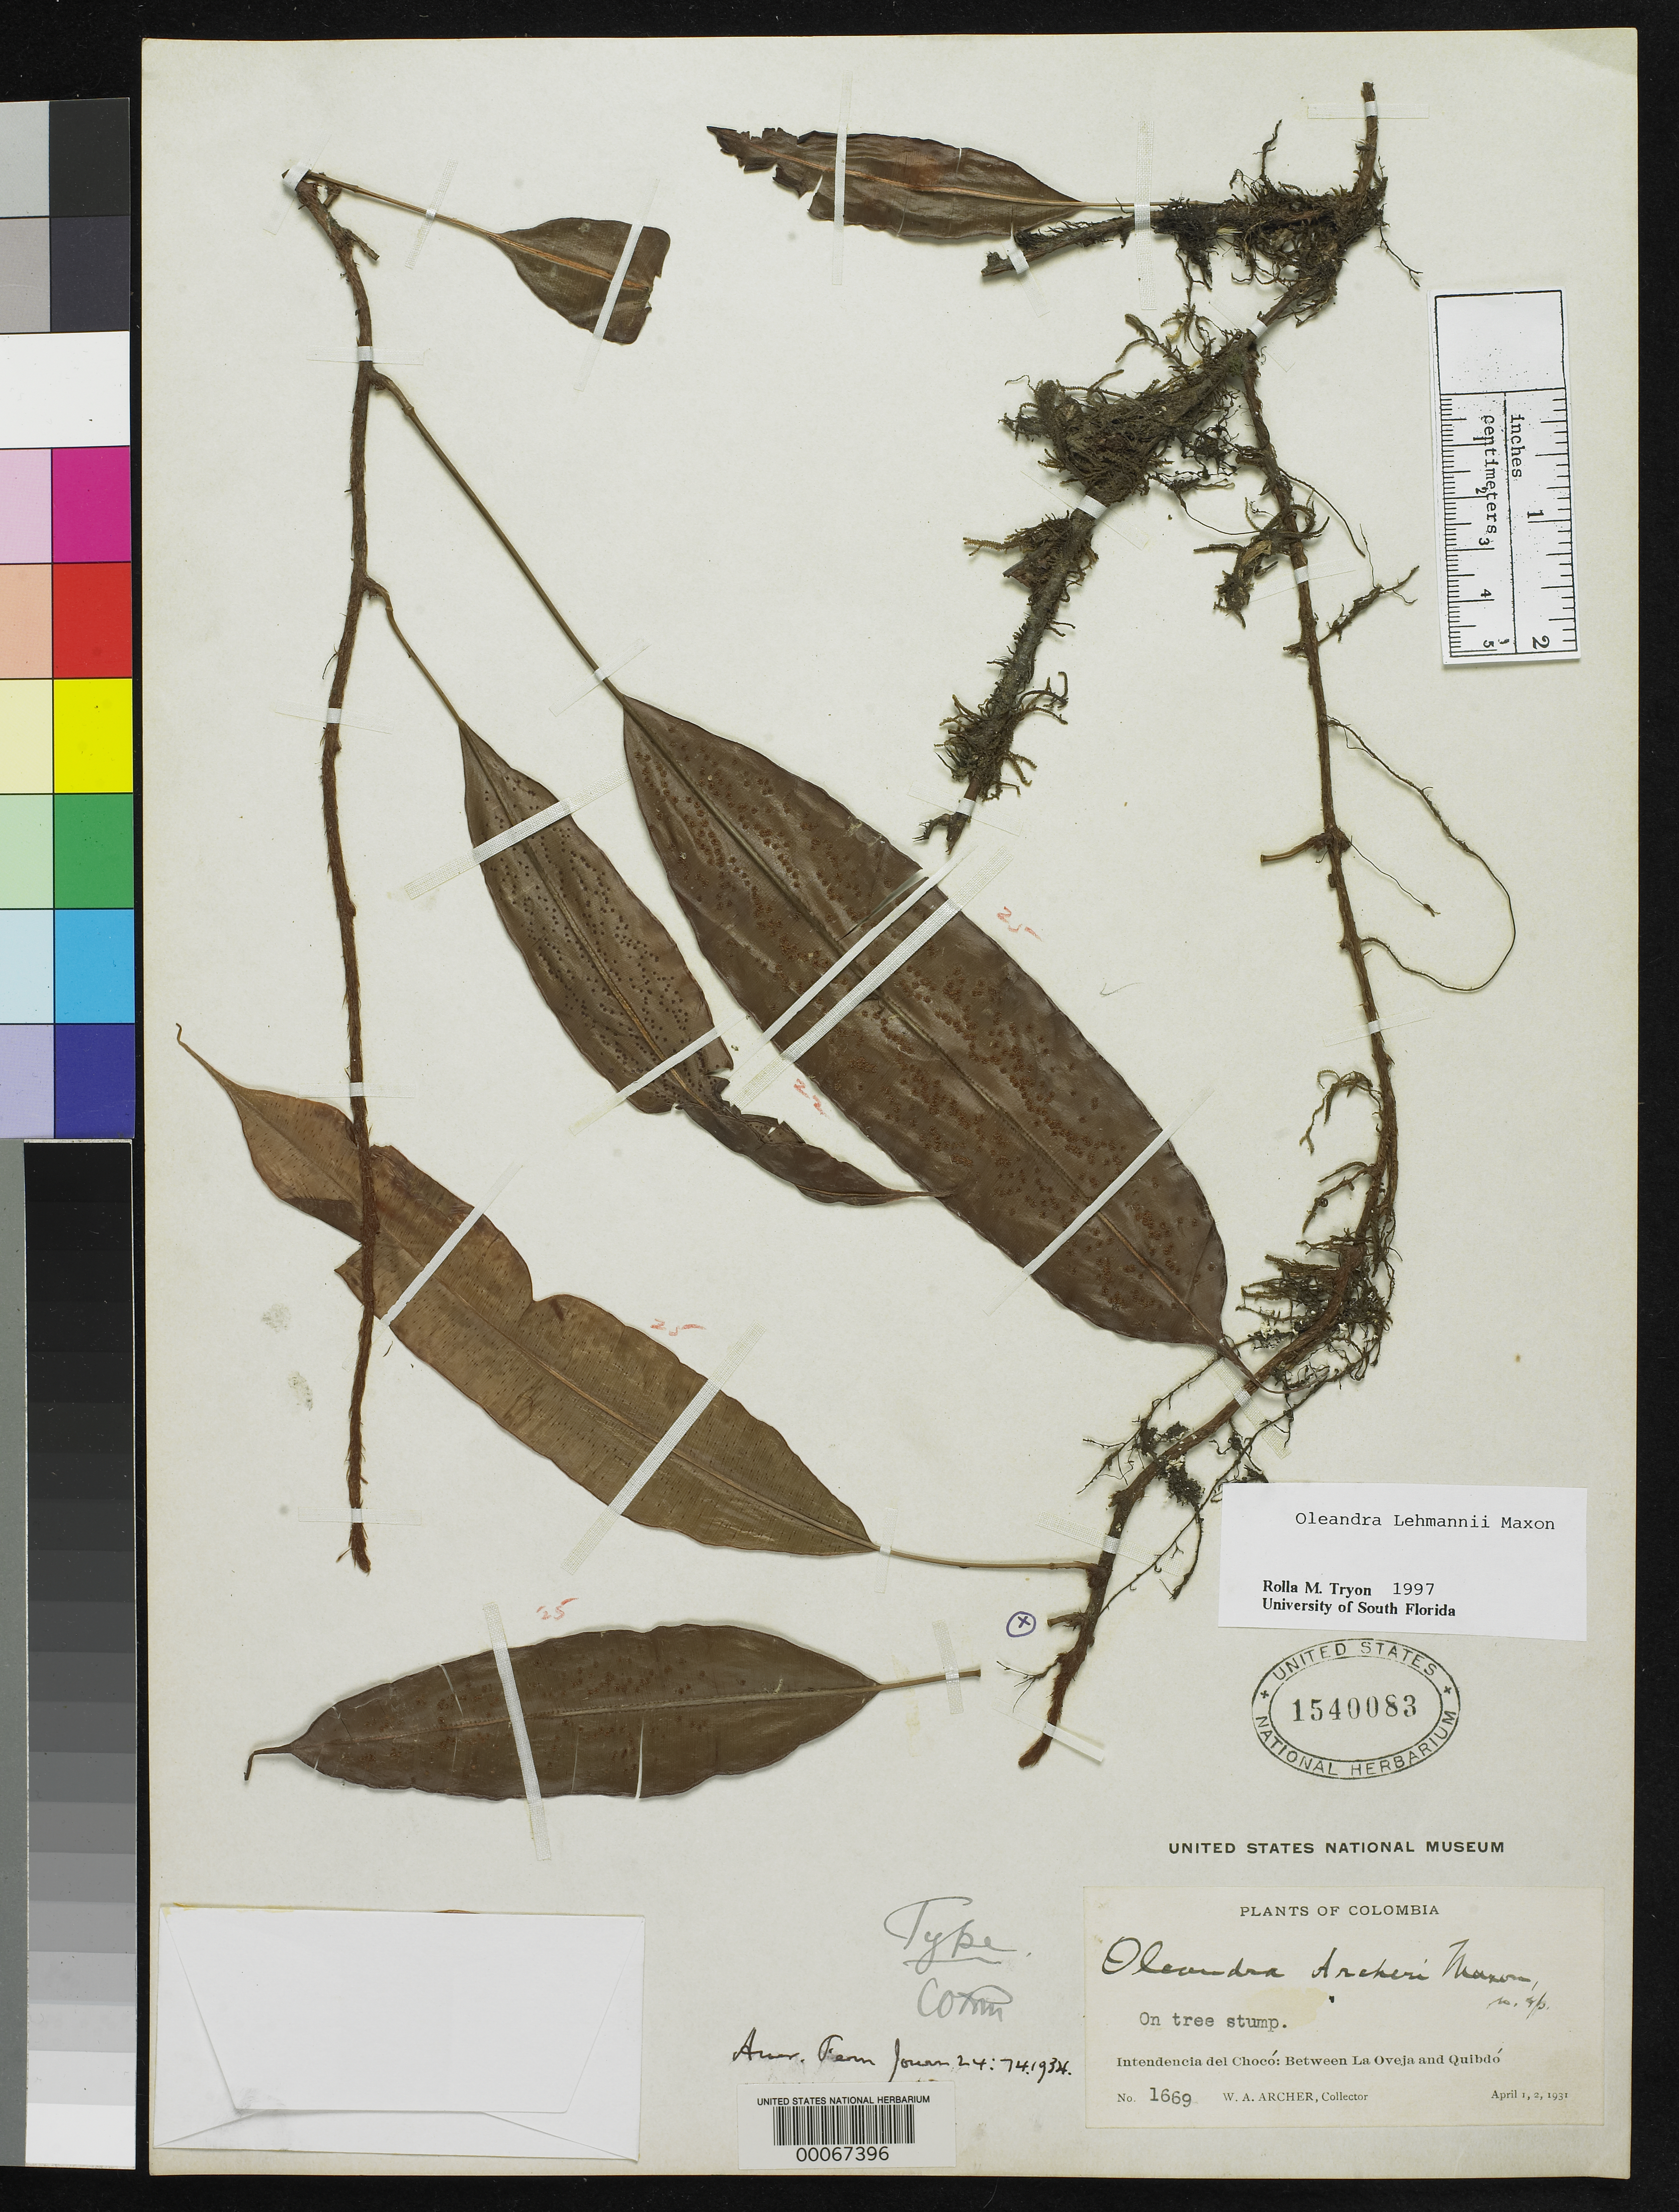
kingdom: Plantae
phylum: Tracheophyta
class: Polypodiopsida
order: Polypodiales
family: Oleandraceae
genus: Oleandra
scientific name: Oleandra archeri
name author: Maxon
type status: Holotype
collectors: W. A. Archer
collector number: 1669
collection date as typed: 01 Apr 1931 to 02 Apr 1931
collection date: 1931-04-01/1931-04-02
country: Colombia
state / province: Chocó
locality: Between La Oveja & Quibdo.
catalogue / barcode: US 1540083